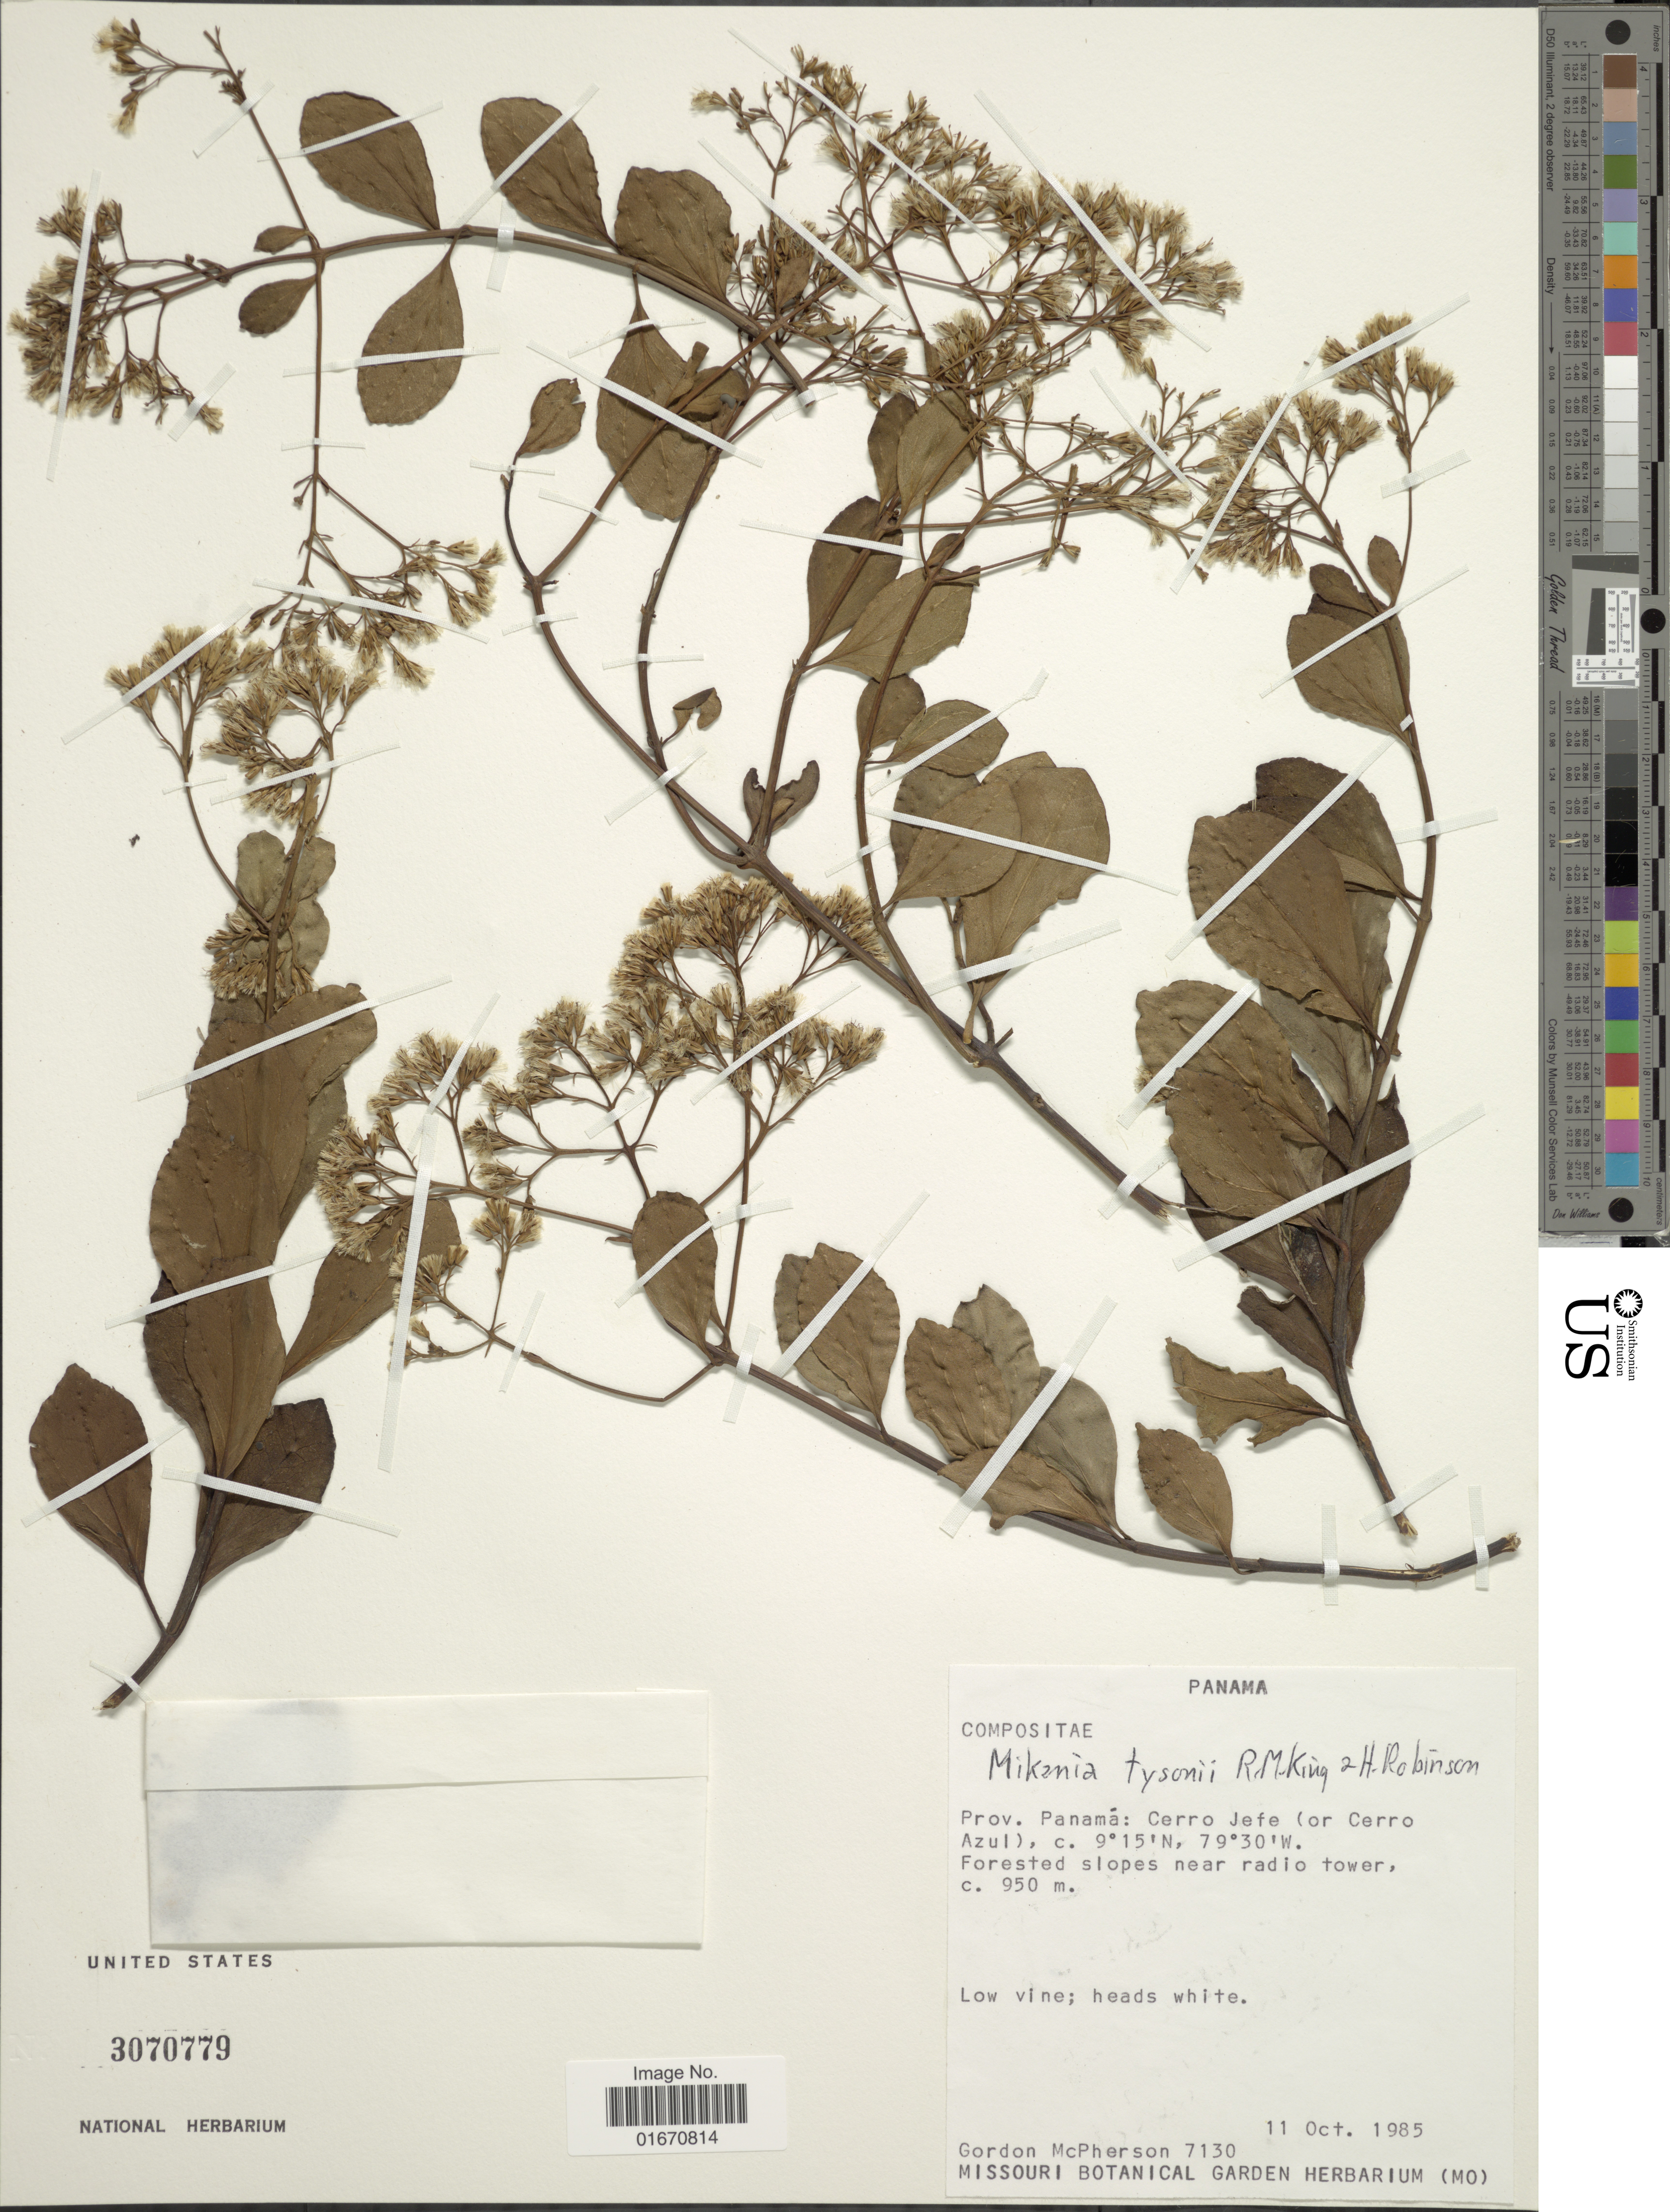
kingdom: Plantae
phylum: Tracheophyta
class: Magnoliopsida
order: Asterales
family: Asteraceae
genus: Mikania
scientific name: Mikania tysonii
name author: R.M. King & H. Rob.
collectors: G. D. McPherson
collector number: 7130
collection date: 1985-10-11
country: Panama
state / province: Panamá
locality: Cerro Jefe (or Cerro Azul)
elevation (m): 950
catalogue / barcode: US 3070779